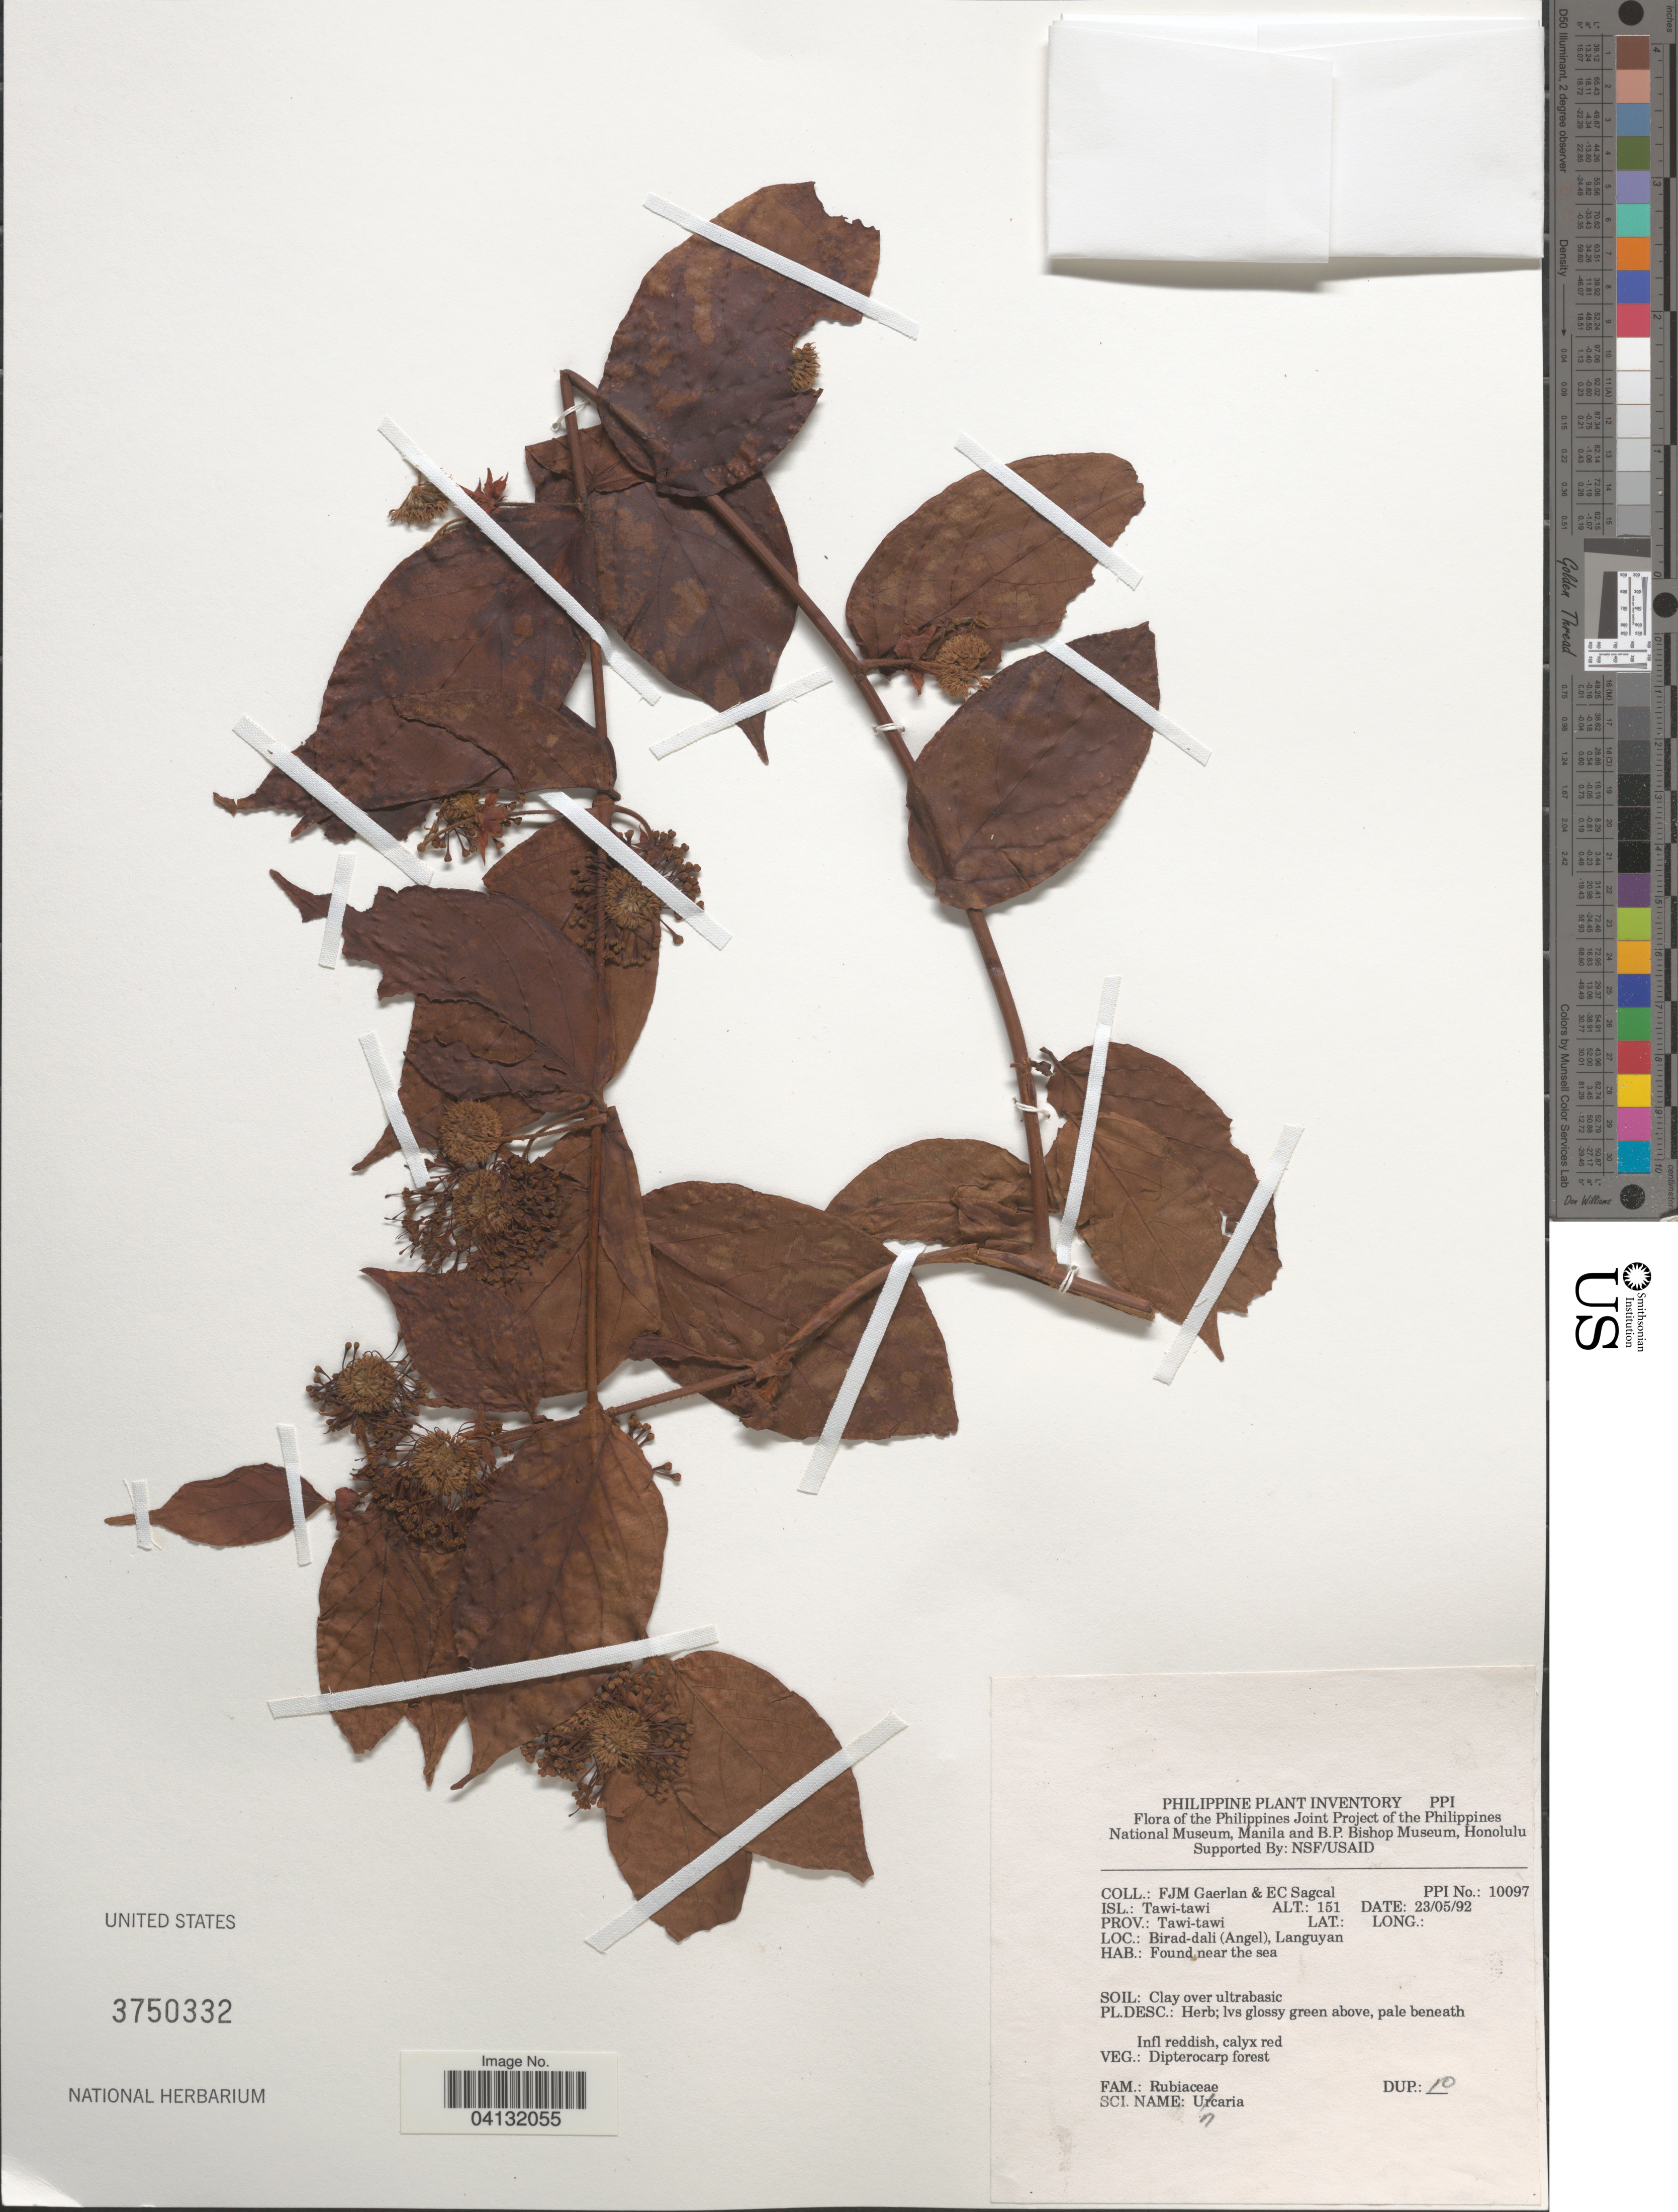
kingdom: Plantae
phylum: Tracheophyta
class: Magnoliopsida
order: Gentianales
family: Rubiaceae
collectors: F. Gaerlan & E. Sagcal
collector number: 10097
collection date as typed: Transcribed d/m/y: 23/5/92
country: Philippines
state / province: Muslim Mindanao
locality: Isl.: Tawi-tawi. Prov.: Tawi-tawi. Birad-dali (Angel), Languyan.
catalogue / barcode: US 3750332